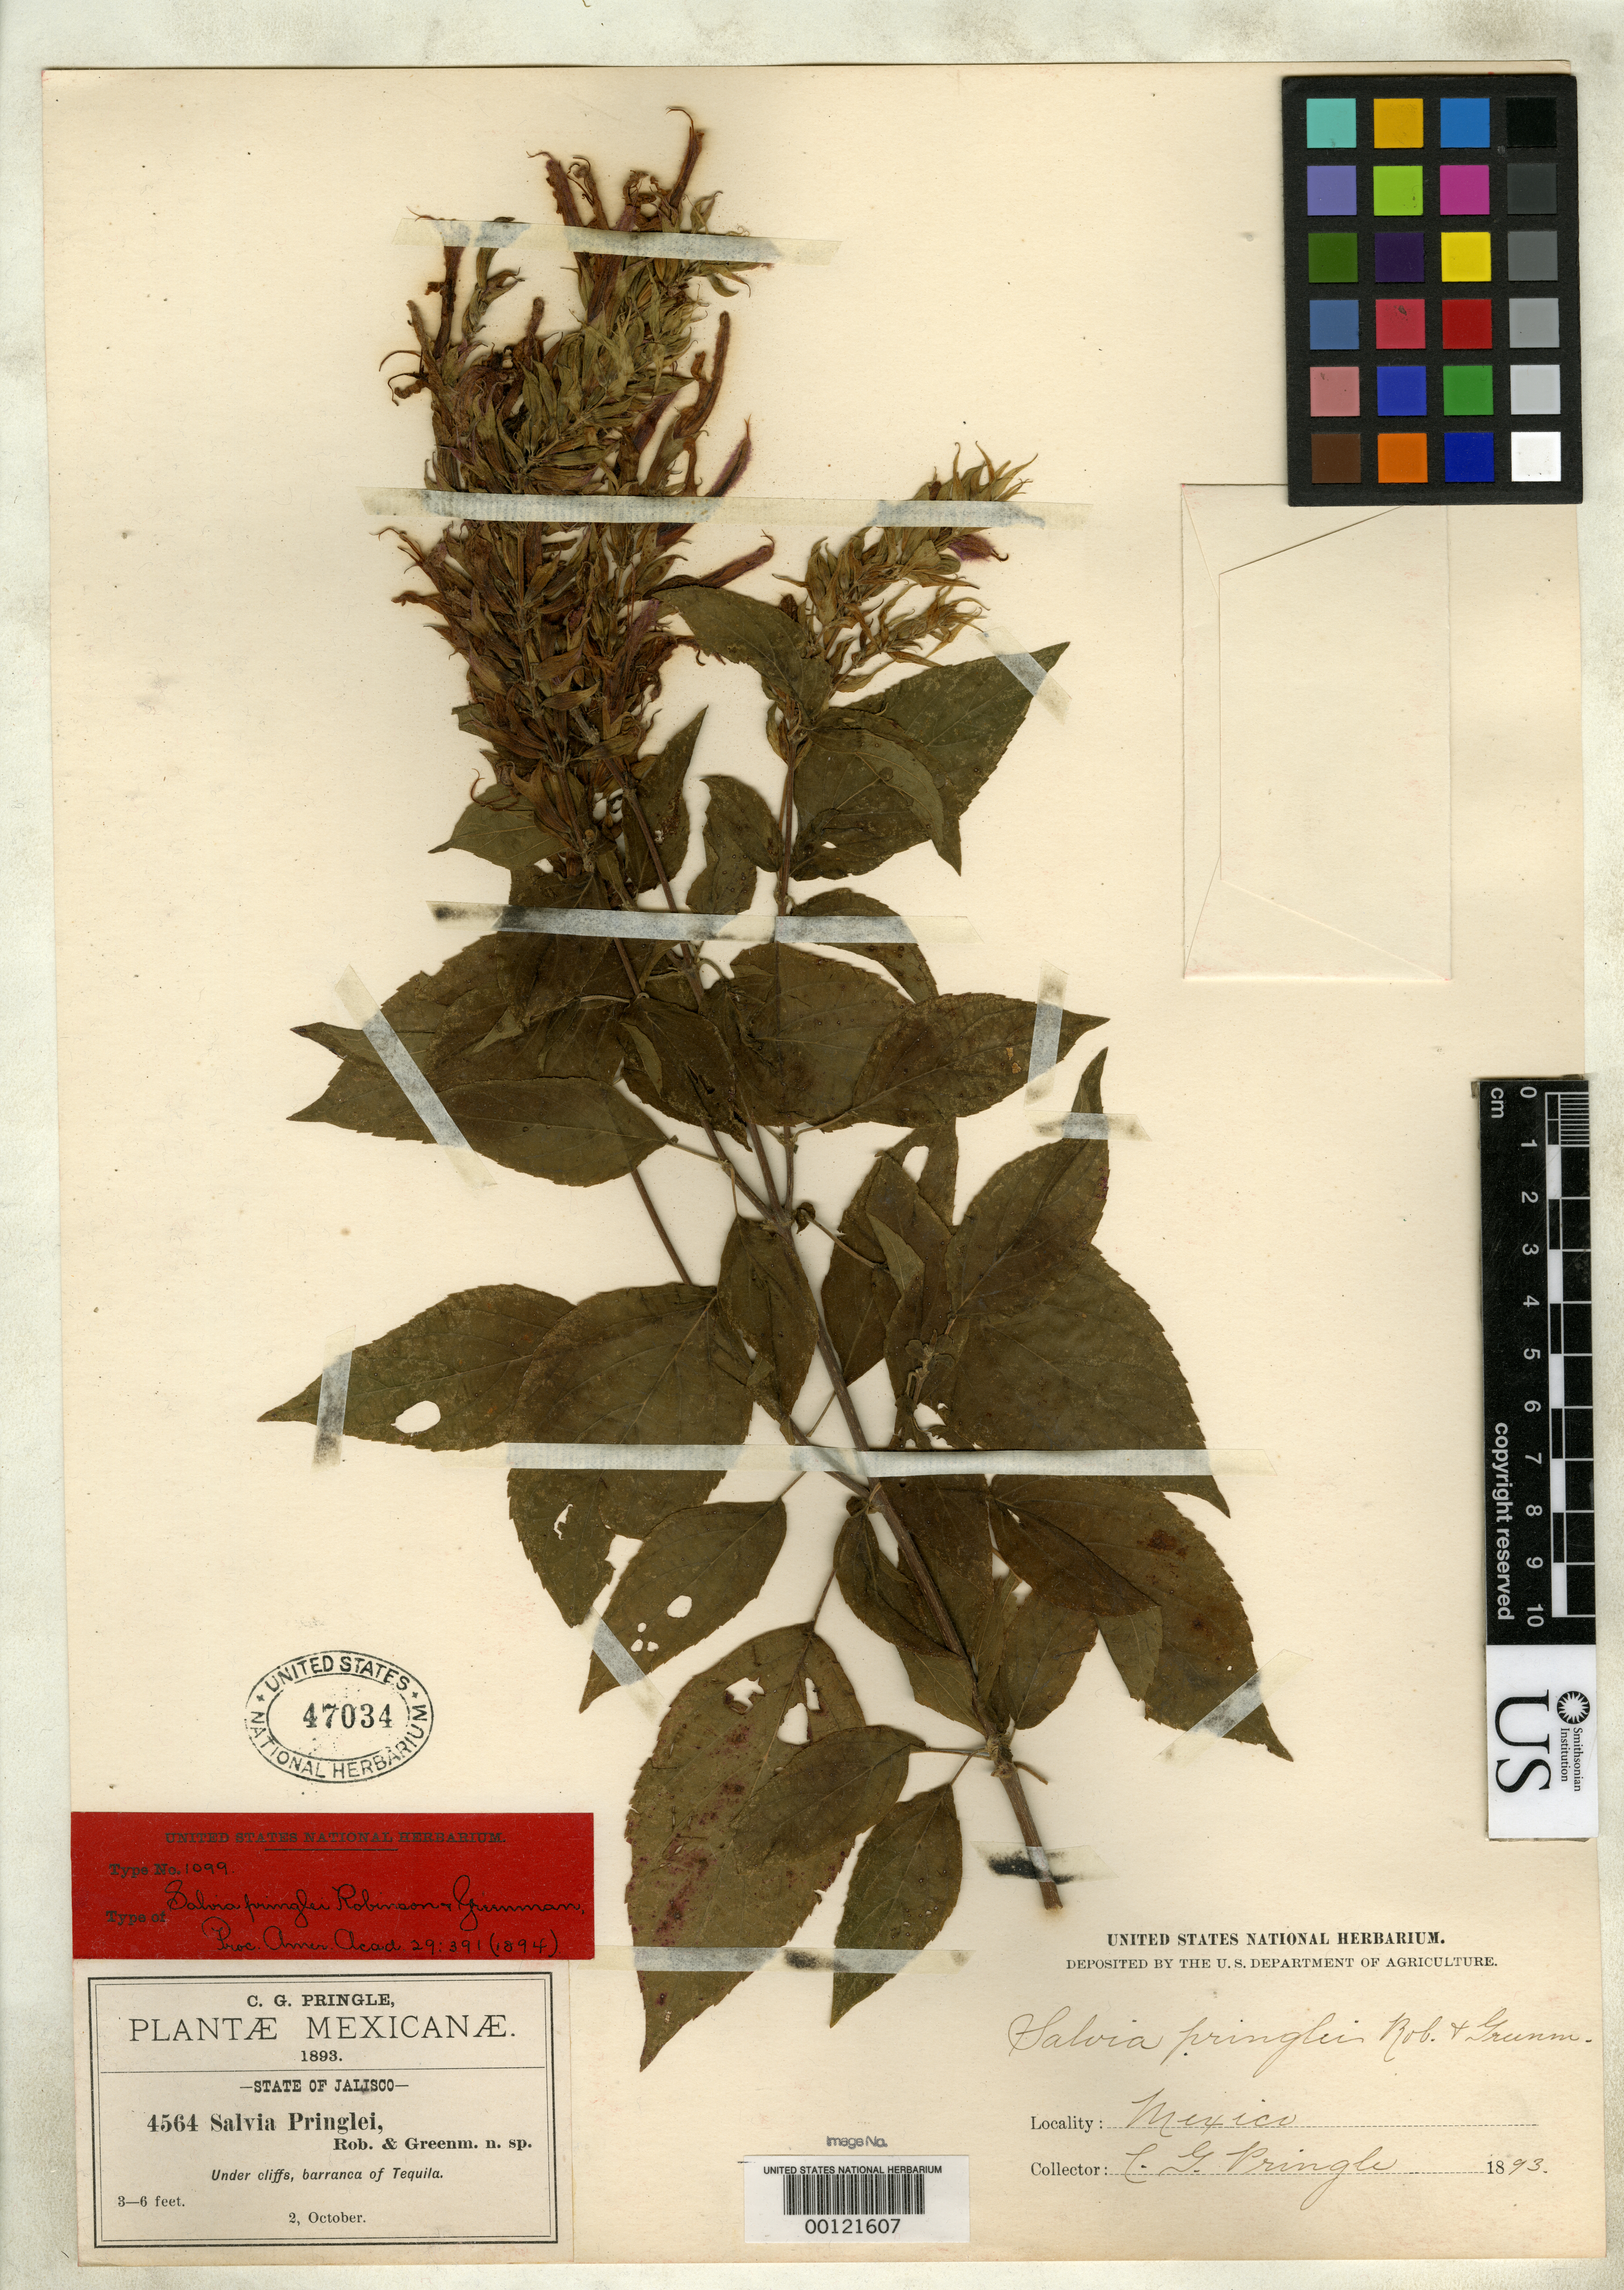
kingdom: Plantae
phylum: Tracheophyta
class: Magnoliopsida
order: Lamiales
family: Lamiaceae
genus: Salvia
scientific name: Salvia pringlei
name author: B.L. Rob. & Greenm.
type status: Isotype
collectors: C. G. Pringle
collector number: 4564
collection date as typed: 02 Oct 1893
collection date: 1893-10-02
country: Mexico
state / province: Jalisco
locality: Barranca of Tequila.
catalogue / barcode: US 47034